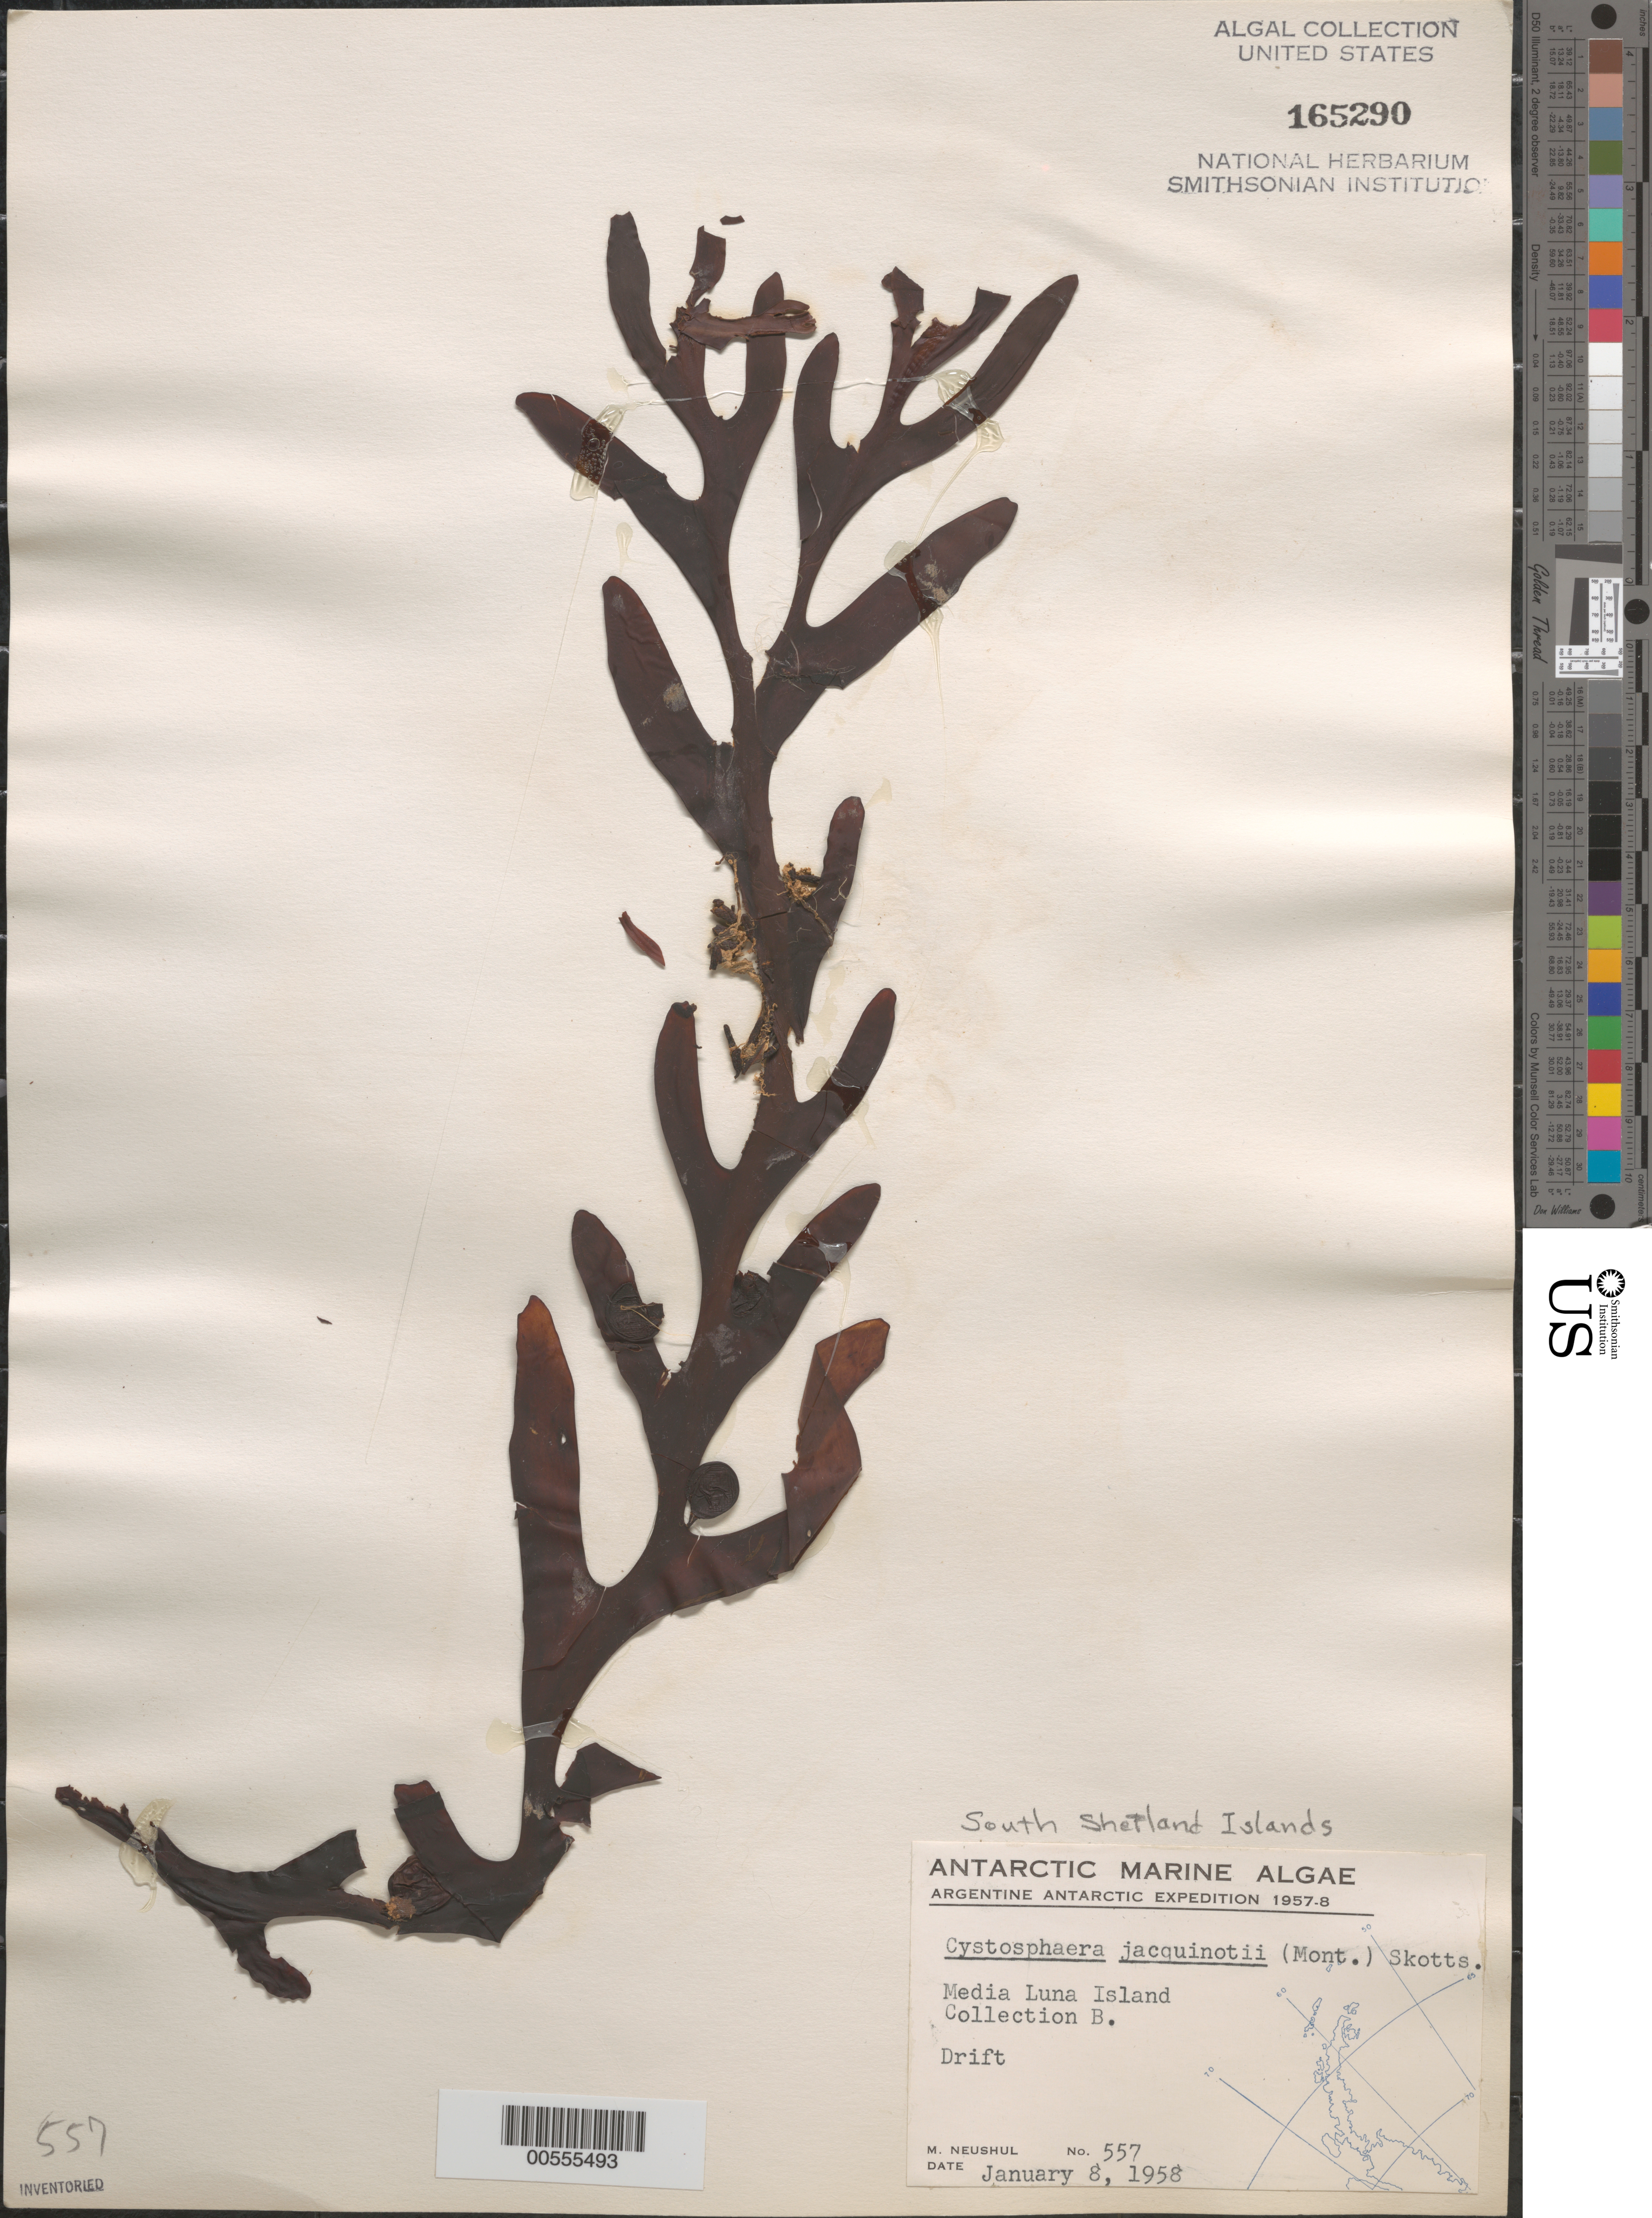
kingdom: Chromista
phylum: Ochrophyta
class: Phaeophyceae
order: Fucales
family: Seirococcaceae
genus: Cystosphaera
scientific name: Cystosphaera jacquinotii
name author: (Montagne) Skottsberg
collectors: M. Neushul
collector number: Neushul 557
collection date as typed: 08 Jan 1958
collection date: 1958-01-08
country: Antarctica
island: Half Moon Island (Media Luna Island)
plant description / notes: Argentine Antarctic Expedition, 1957-1958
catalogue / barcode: US 165290